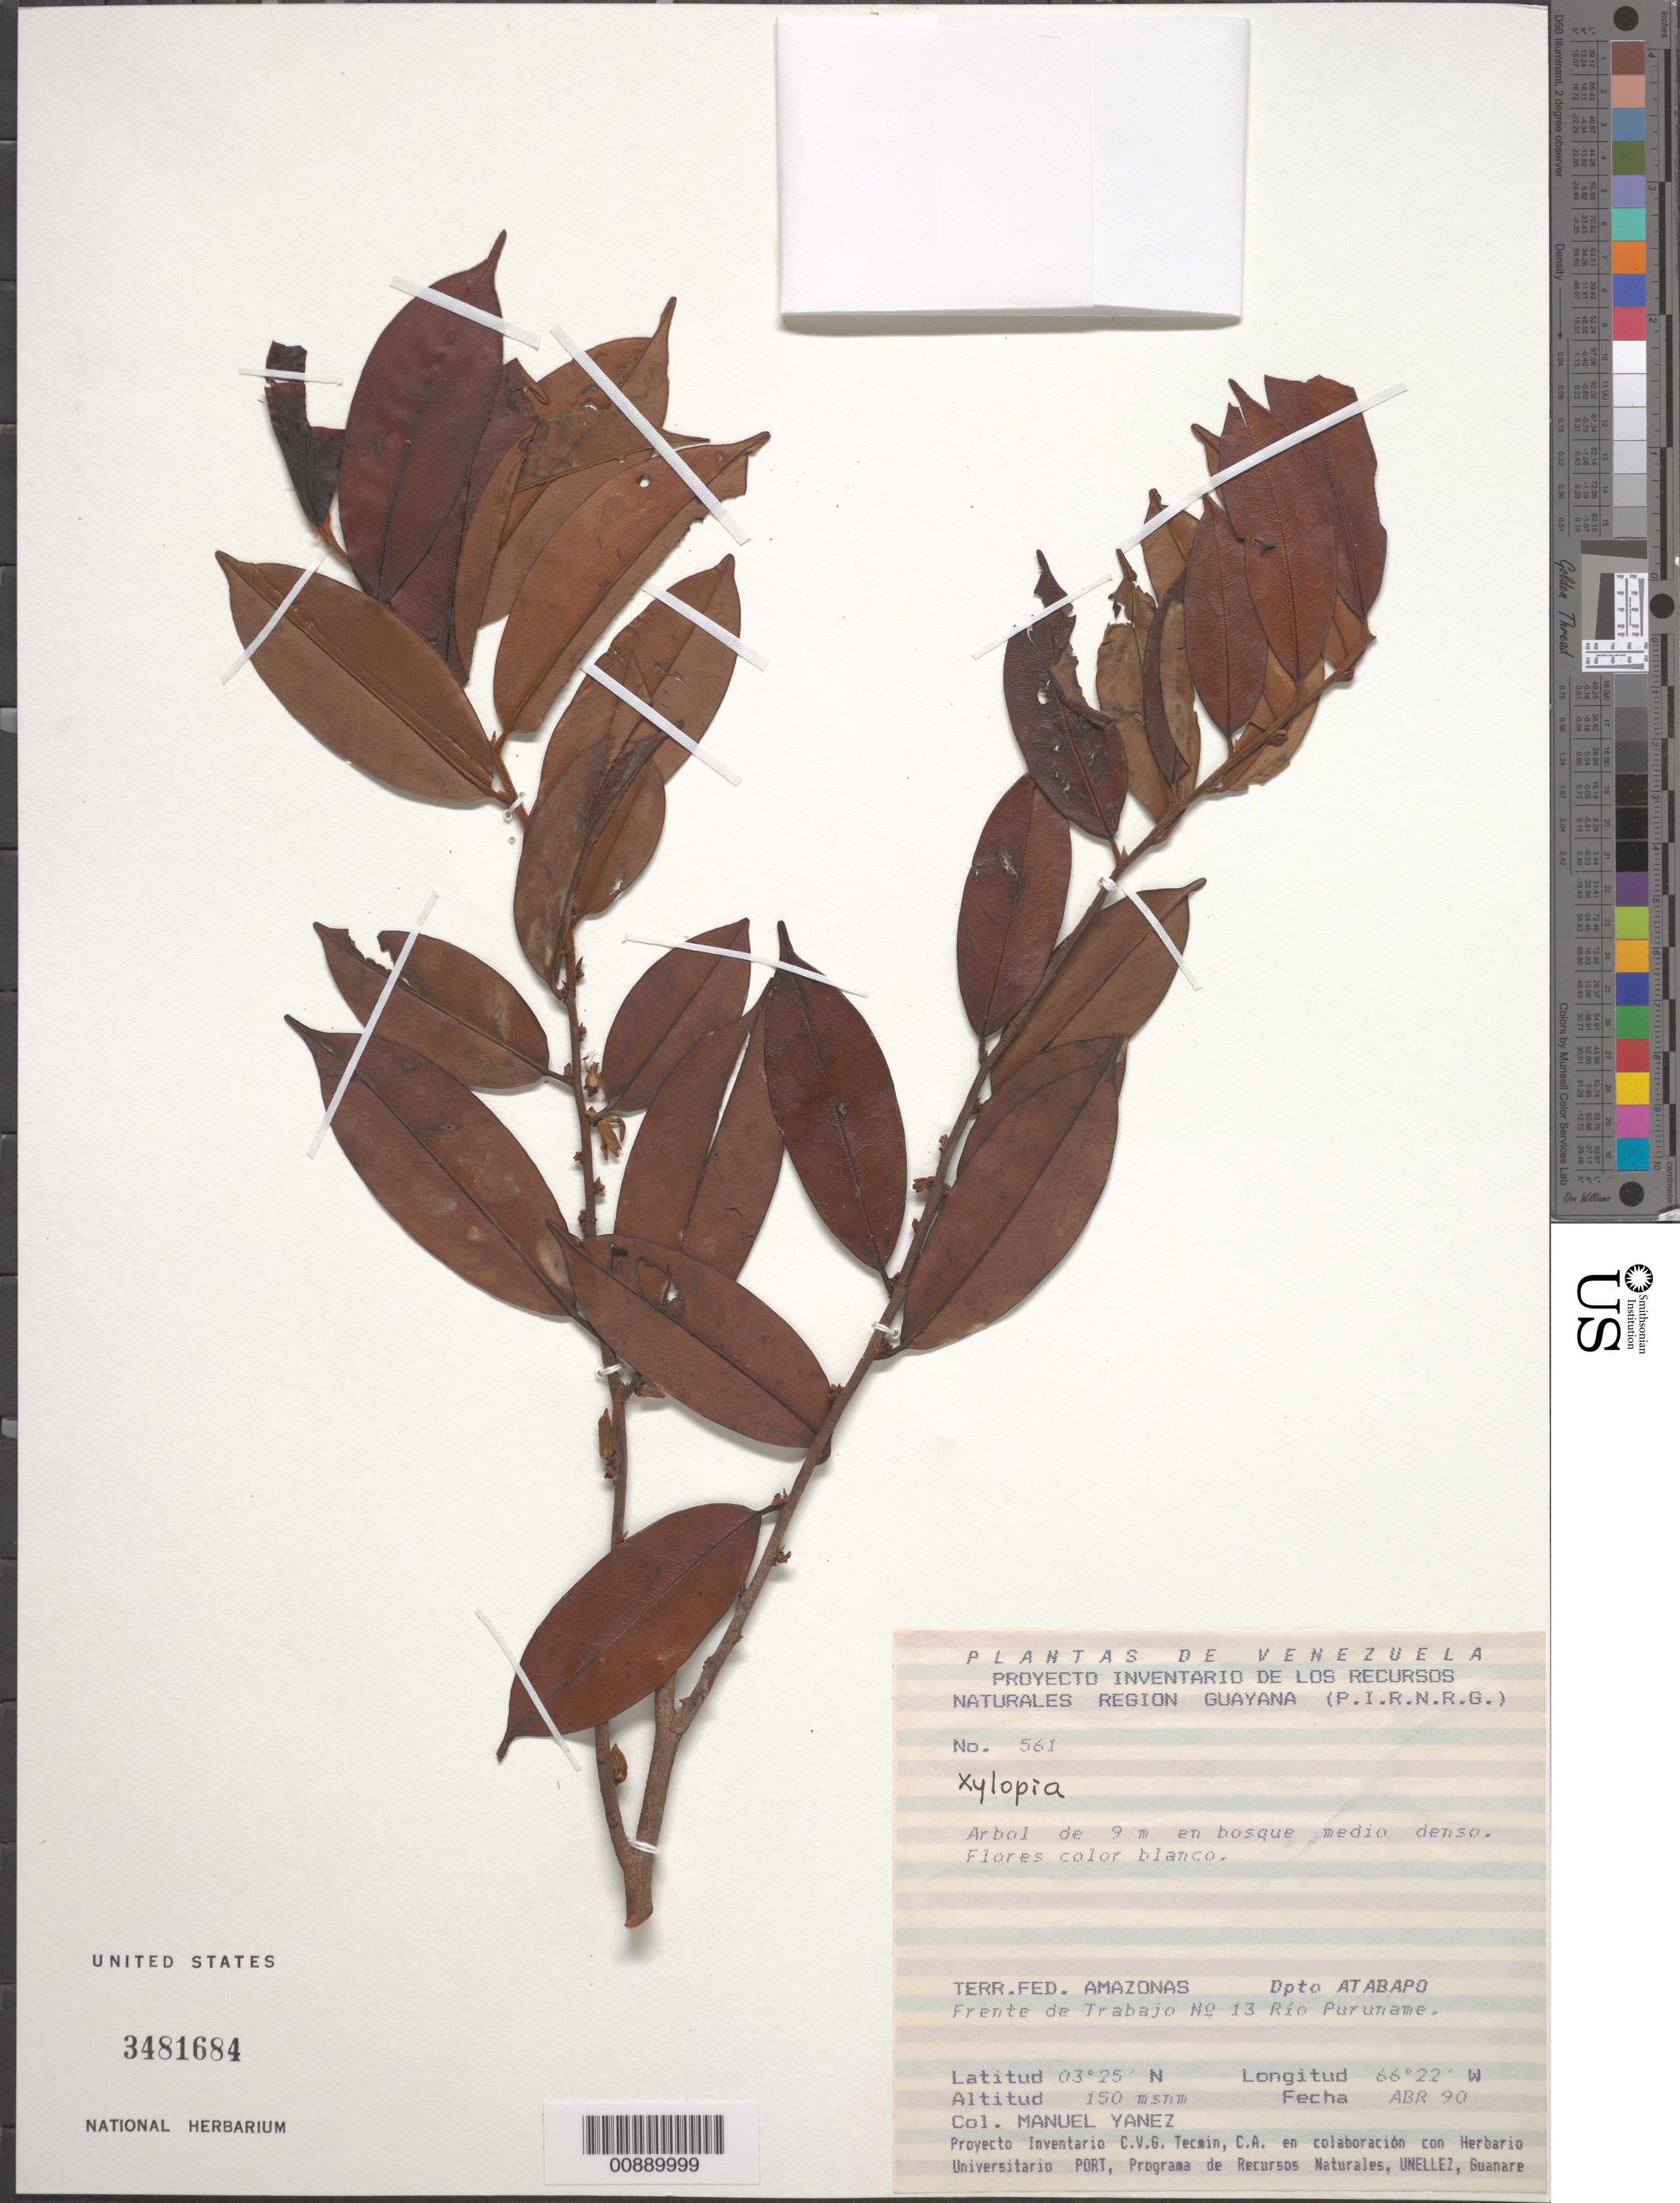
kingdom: Plantae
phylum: Tracheophyta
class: Magnoliopsida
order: Magnoliales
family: Annonaceae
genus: Xylopia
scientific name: Xylopia sp.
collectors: M. Yanez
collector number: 561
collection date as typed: Apr-90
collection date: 1990-04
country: Venezuela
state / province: Amazonas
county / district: Atabapo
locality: Río Puruname, frente de Trabajo No. 13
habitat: Bosque medio denso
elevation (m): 150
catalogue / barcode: US 3481684